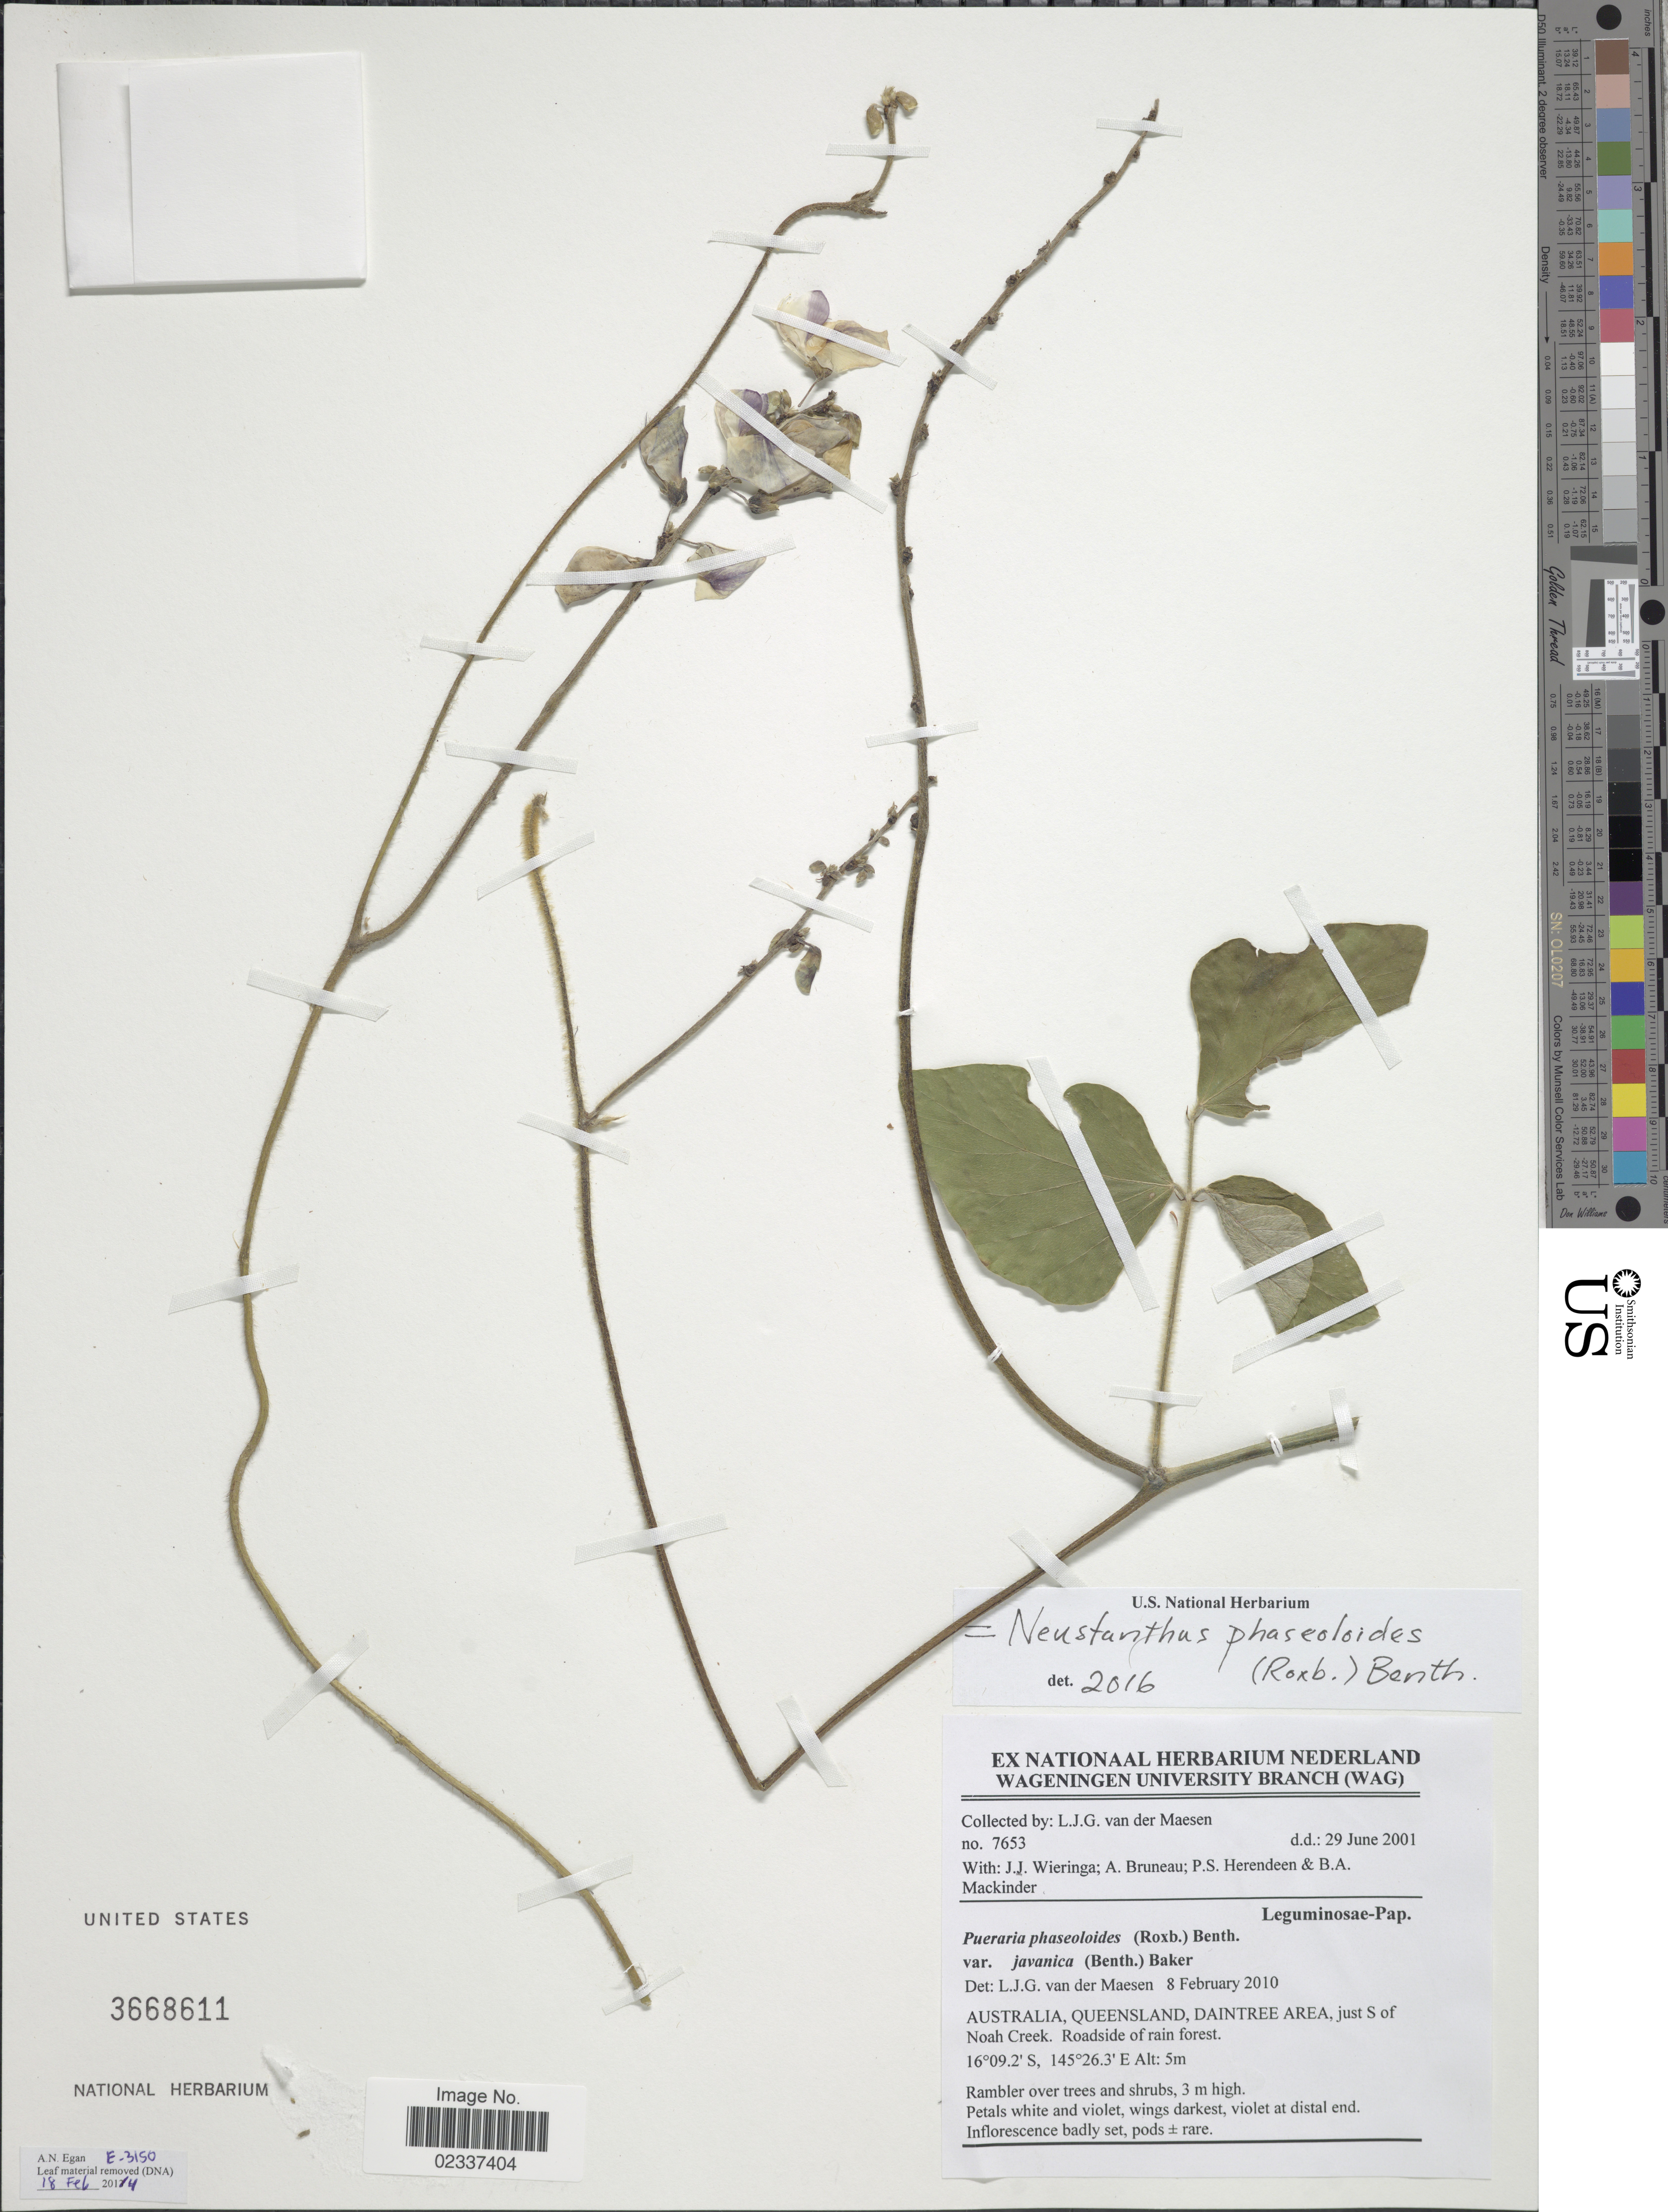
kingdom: Plantae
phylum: Tracheophyta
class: Magnoliopsida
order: Fabales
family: Fabaceae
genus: Neustanthus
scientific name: Neustanthus sp.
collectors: L. van der Maesen, J. Wieringa, A. Bruneau, P. S. Herendeen & B. Mackinder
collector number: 7653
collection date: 2001-06-29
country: Australia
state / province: Queensland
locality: Daintree Area, just S of Noah Creek, Roadside of rain forest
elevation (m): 5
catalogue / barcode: US 3668611